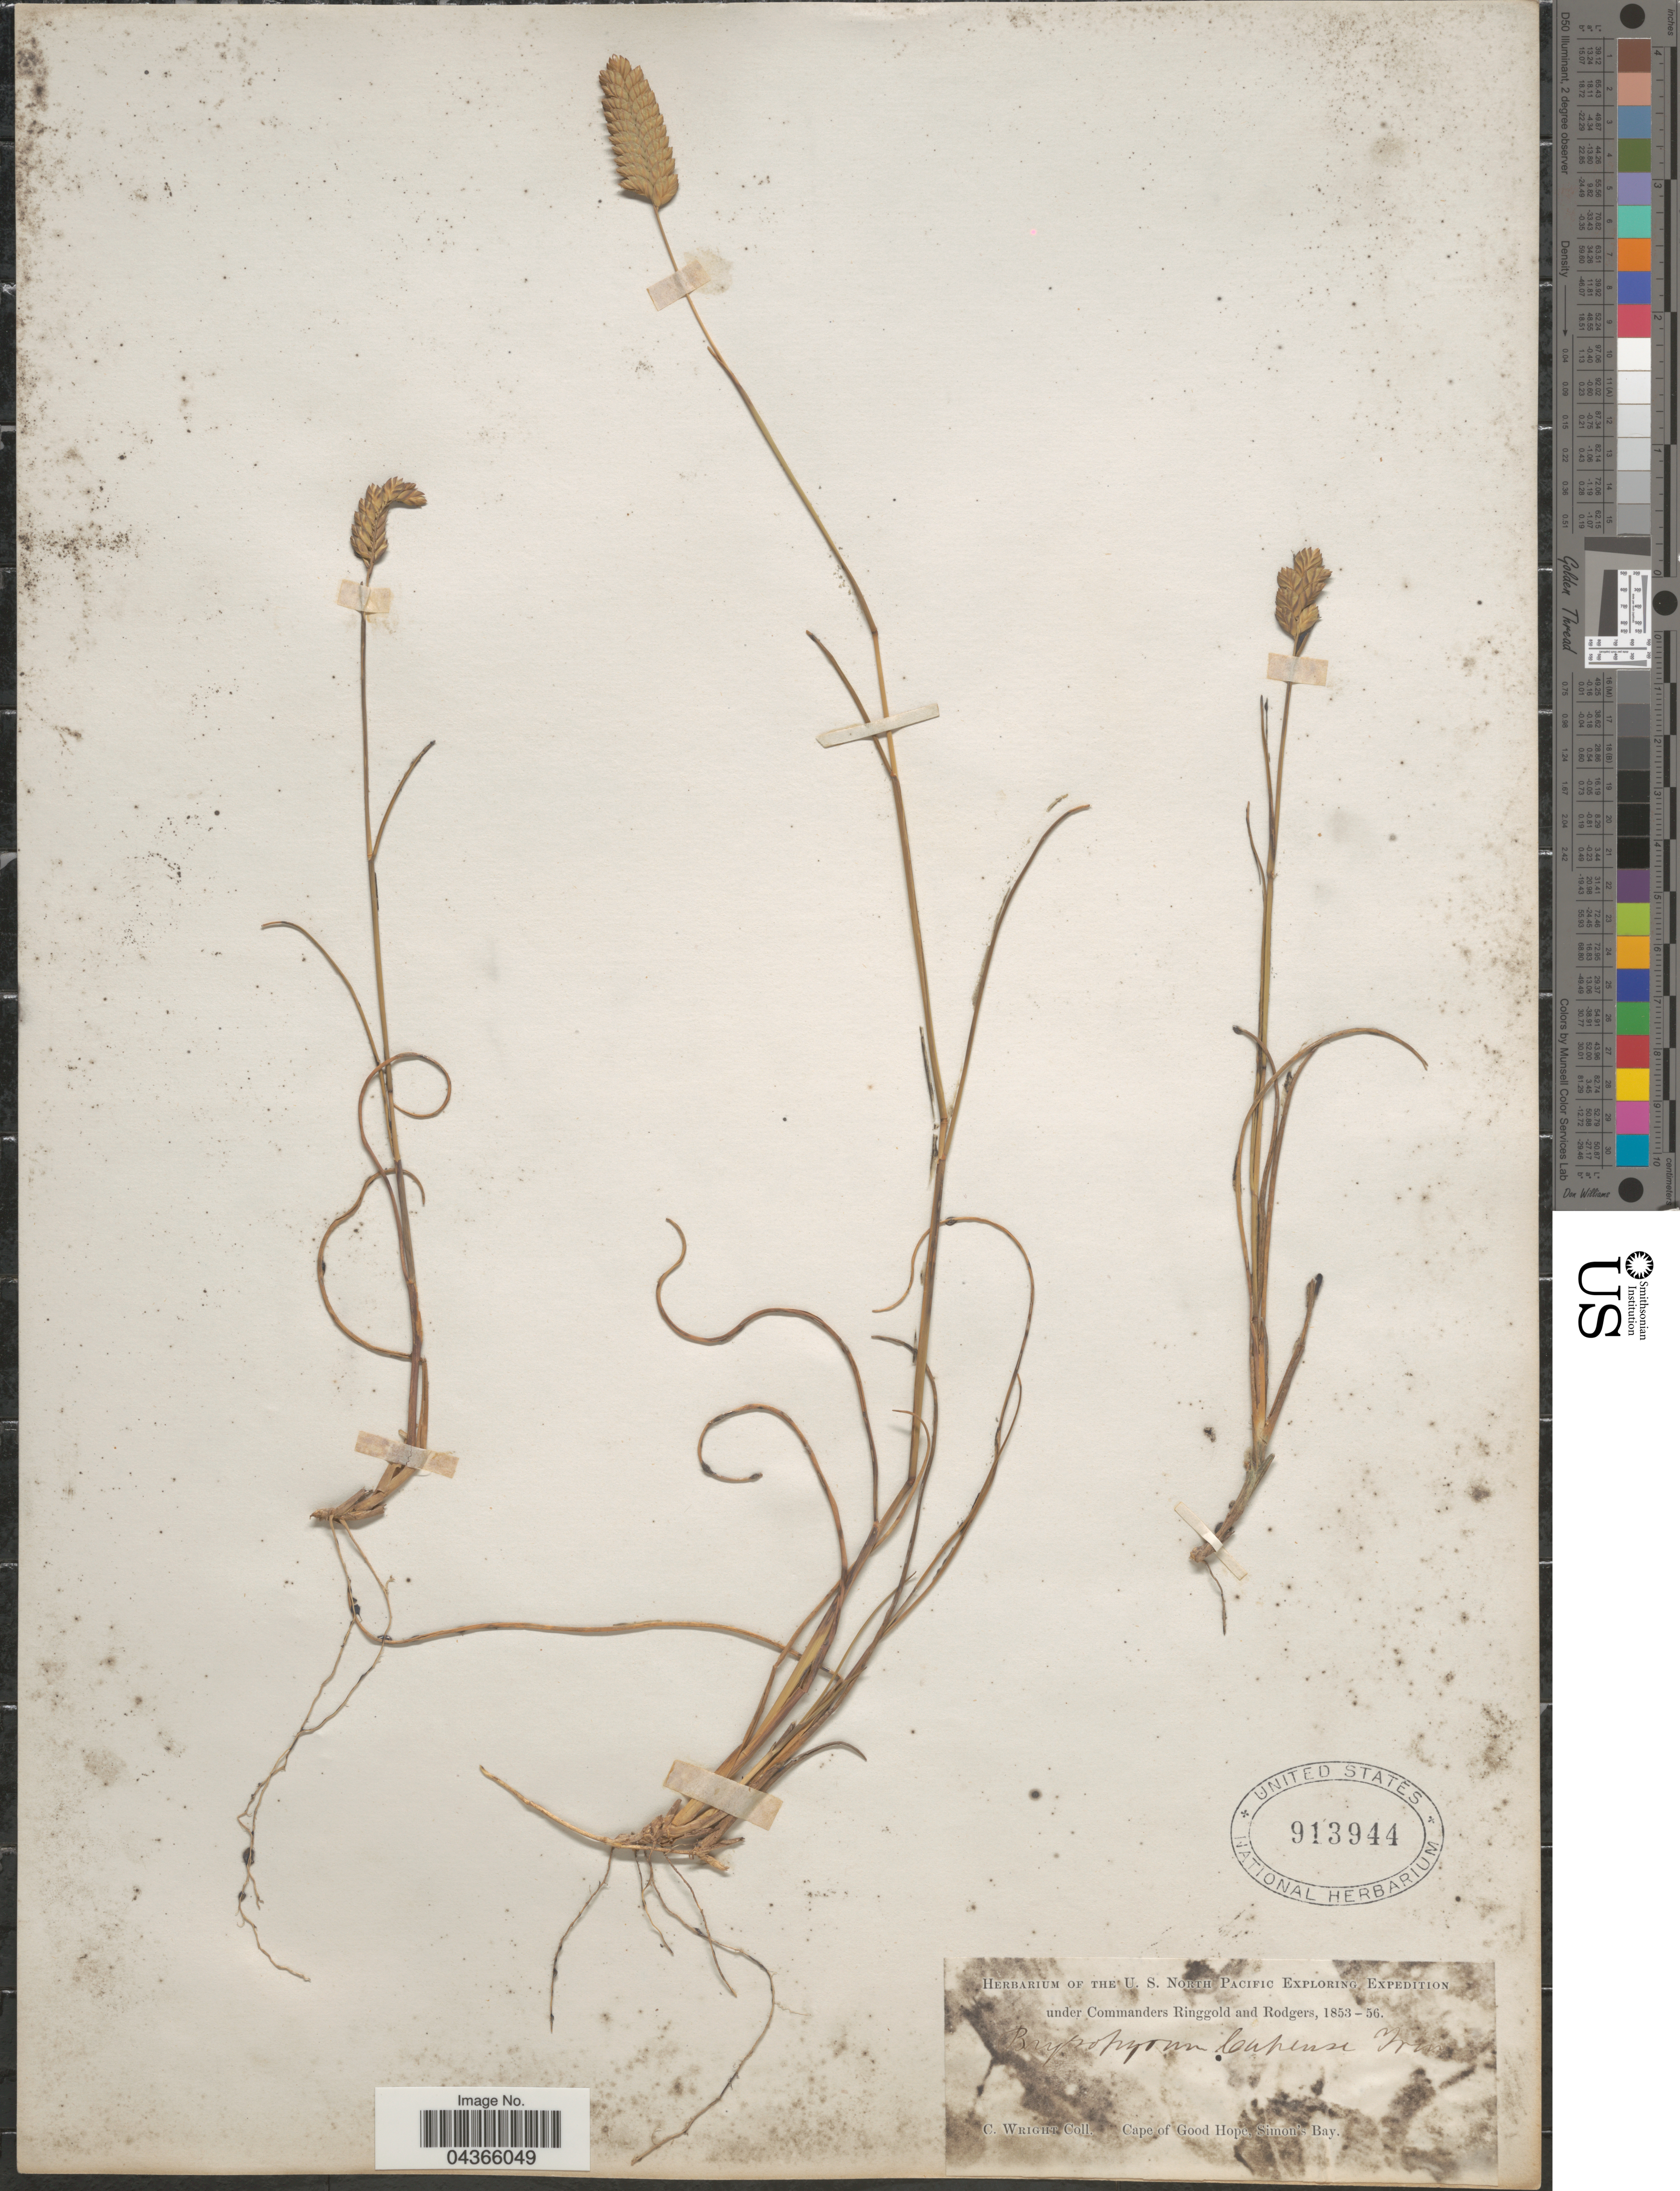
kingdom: Plantae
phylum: Tracheophyta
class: Liliopsida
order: Poales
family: Poaceae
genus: Tribolium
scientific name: Tribolium uniolae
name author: (L. f.) Renvoize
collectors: C. Wright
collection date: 1853/1856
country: South Africa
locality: The U. S. North Pacific Exploring Expedition. Cape of Good Hope, Simon's Bay.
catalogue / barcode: US 913944